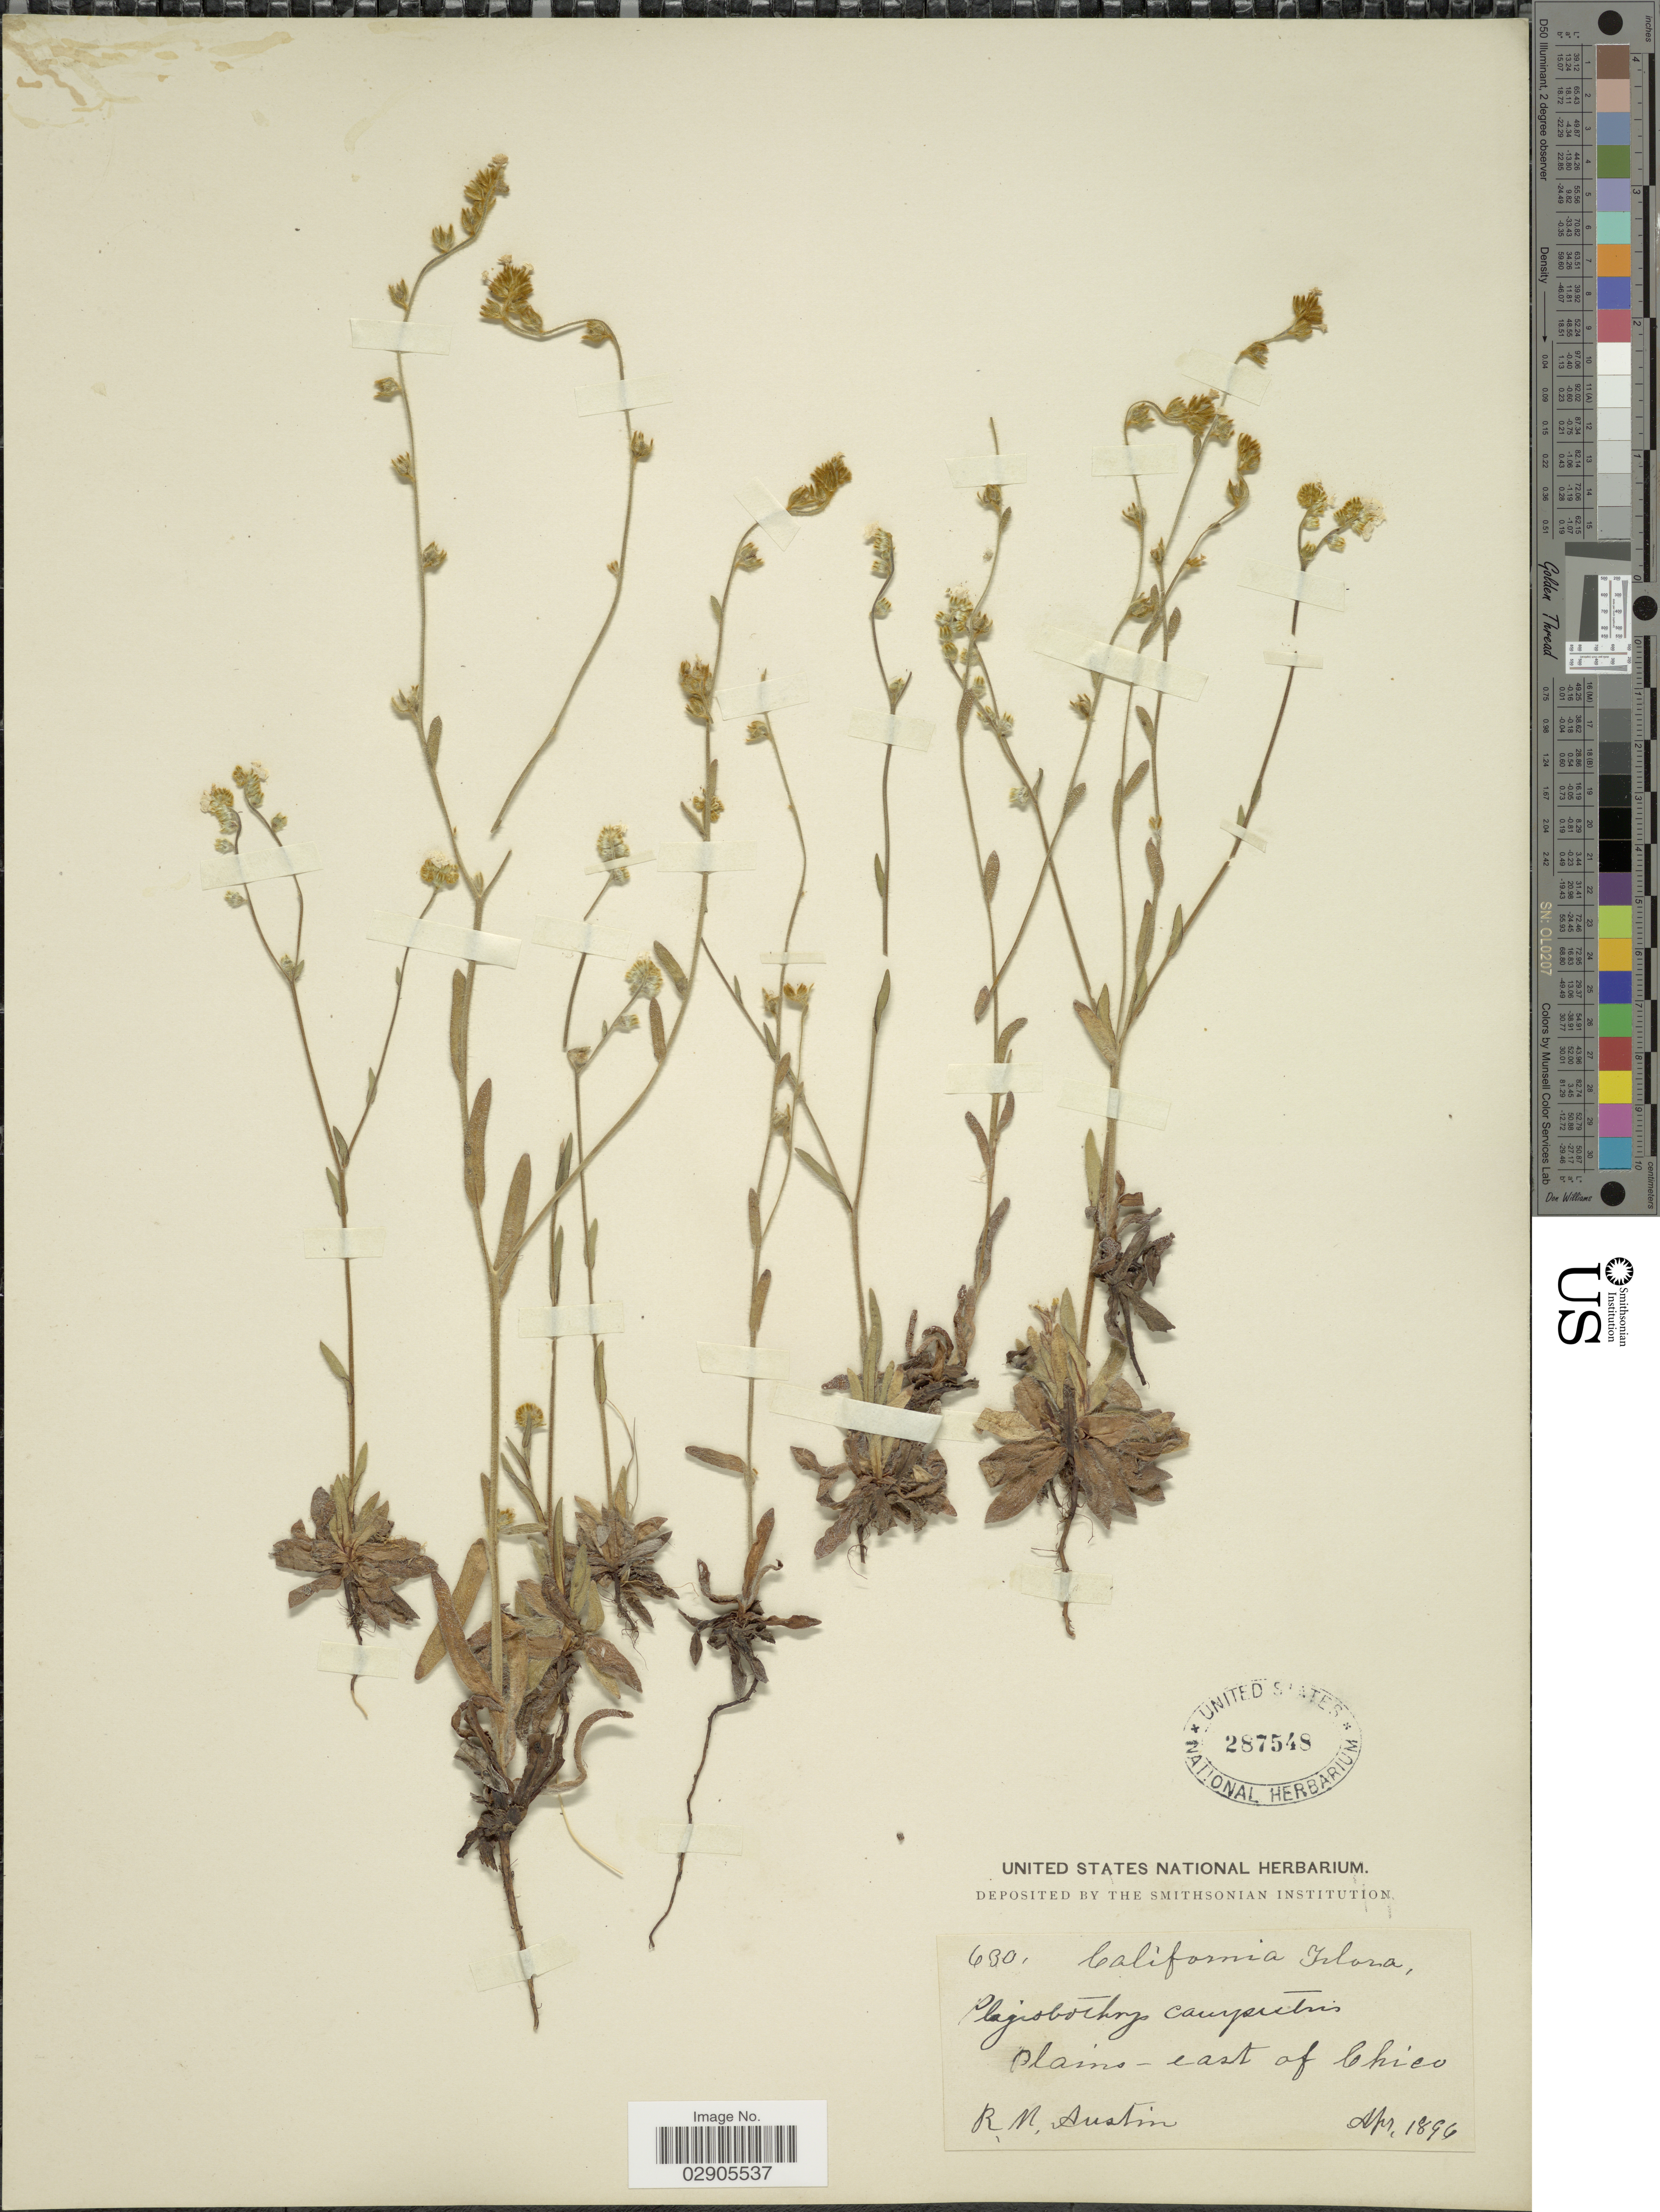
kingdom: Plantae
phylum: Tracheophyta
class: Magnoliopsida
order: Boraginales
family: Boraginaceae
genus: Plagiobothrys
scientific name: Plagiobothrys campestris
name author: Greene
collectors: R. Austin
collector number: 630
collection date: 1894-04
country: United States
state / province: California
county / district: Butte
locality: Plains-east of Chico.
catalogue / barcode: US 287548